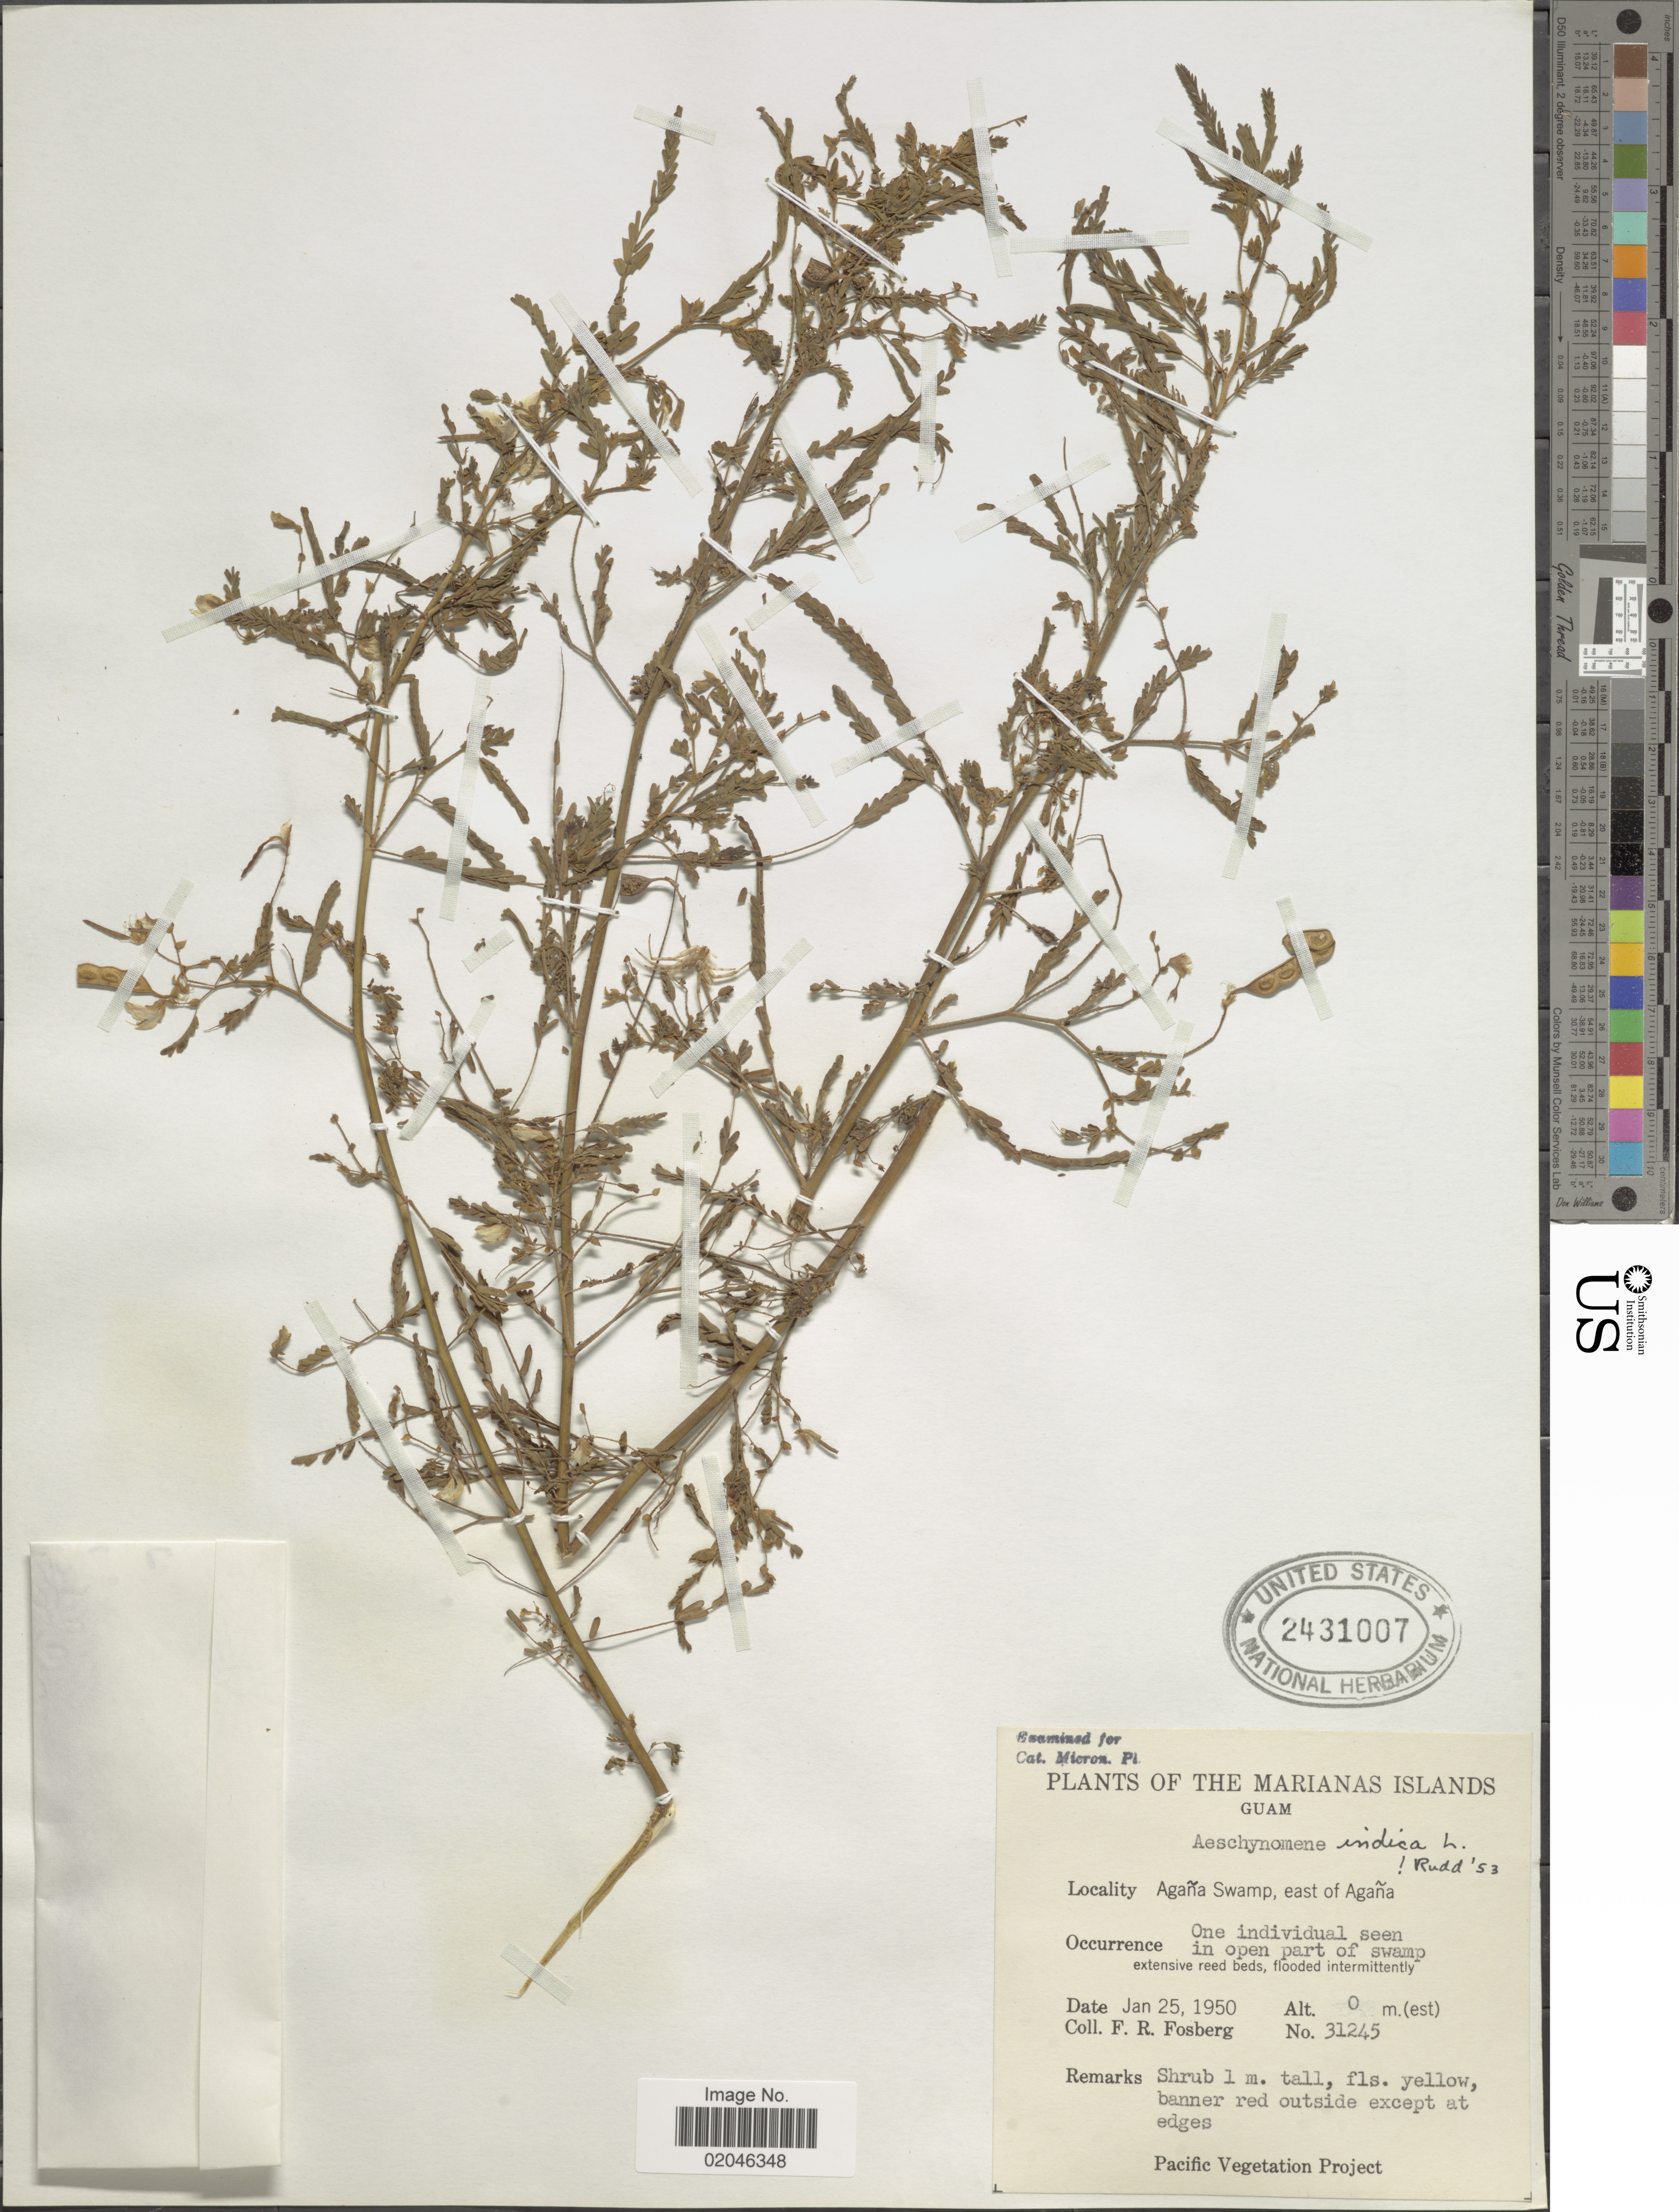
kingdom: Plantae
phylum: Tracheophyta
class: Magnoliopsida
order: Fabales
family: Fabaceae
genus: Aeschynomene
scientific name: Aeschynomene indica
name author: L.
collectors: F. R. Fosberg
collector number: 31245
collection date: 1950-01-25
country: Guam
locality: Marianas Islands. Agaña Swamp, east of Agaña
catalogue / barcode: US 2431007